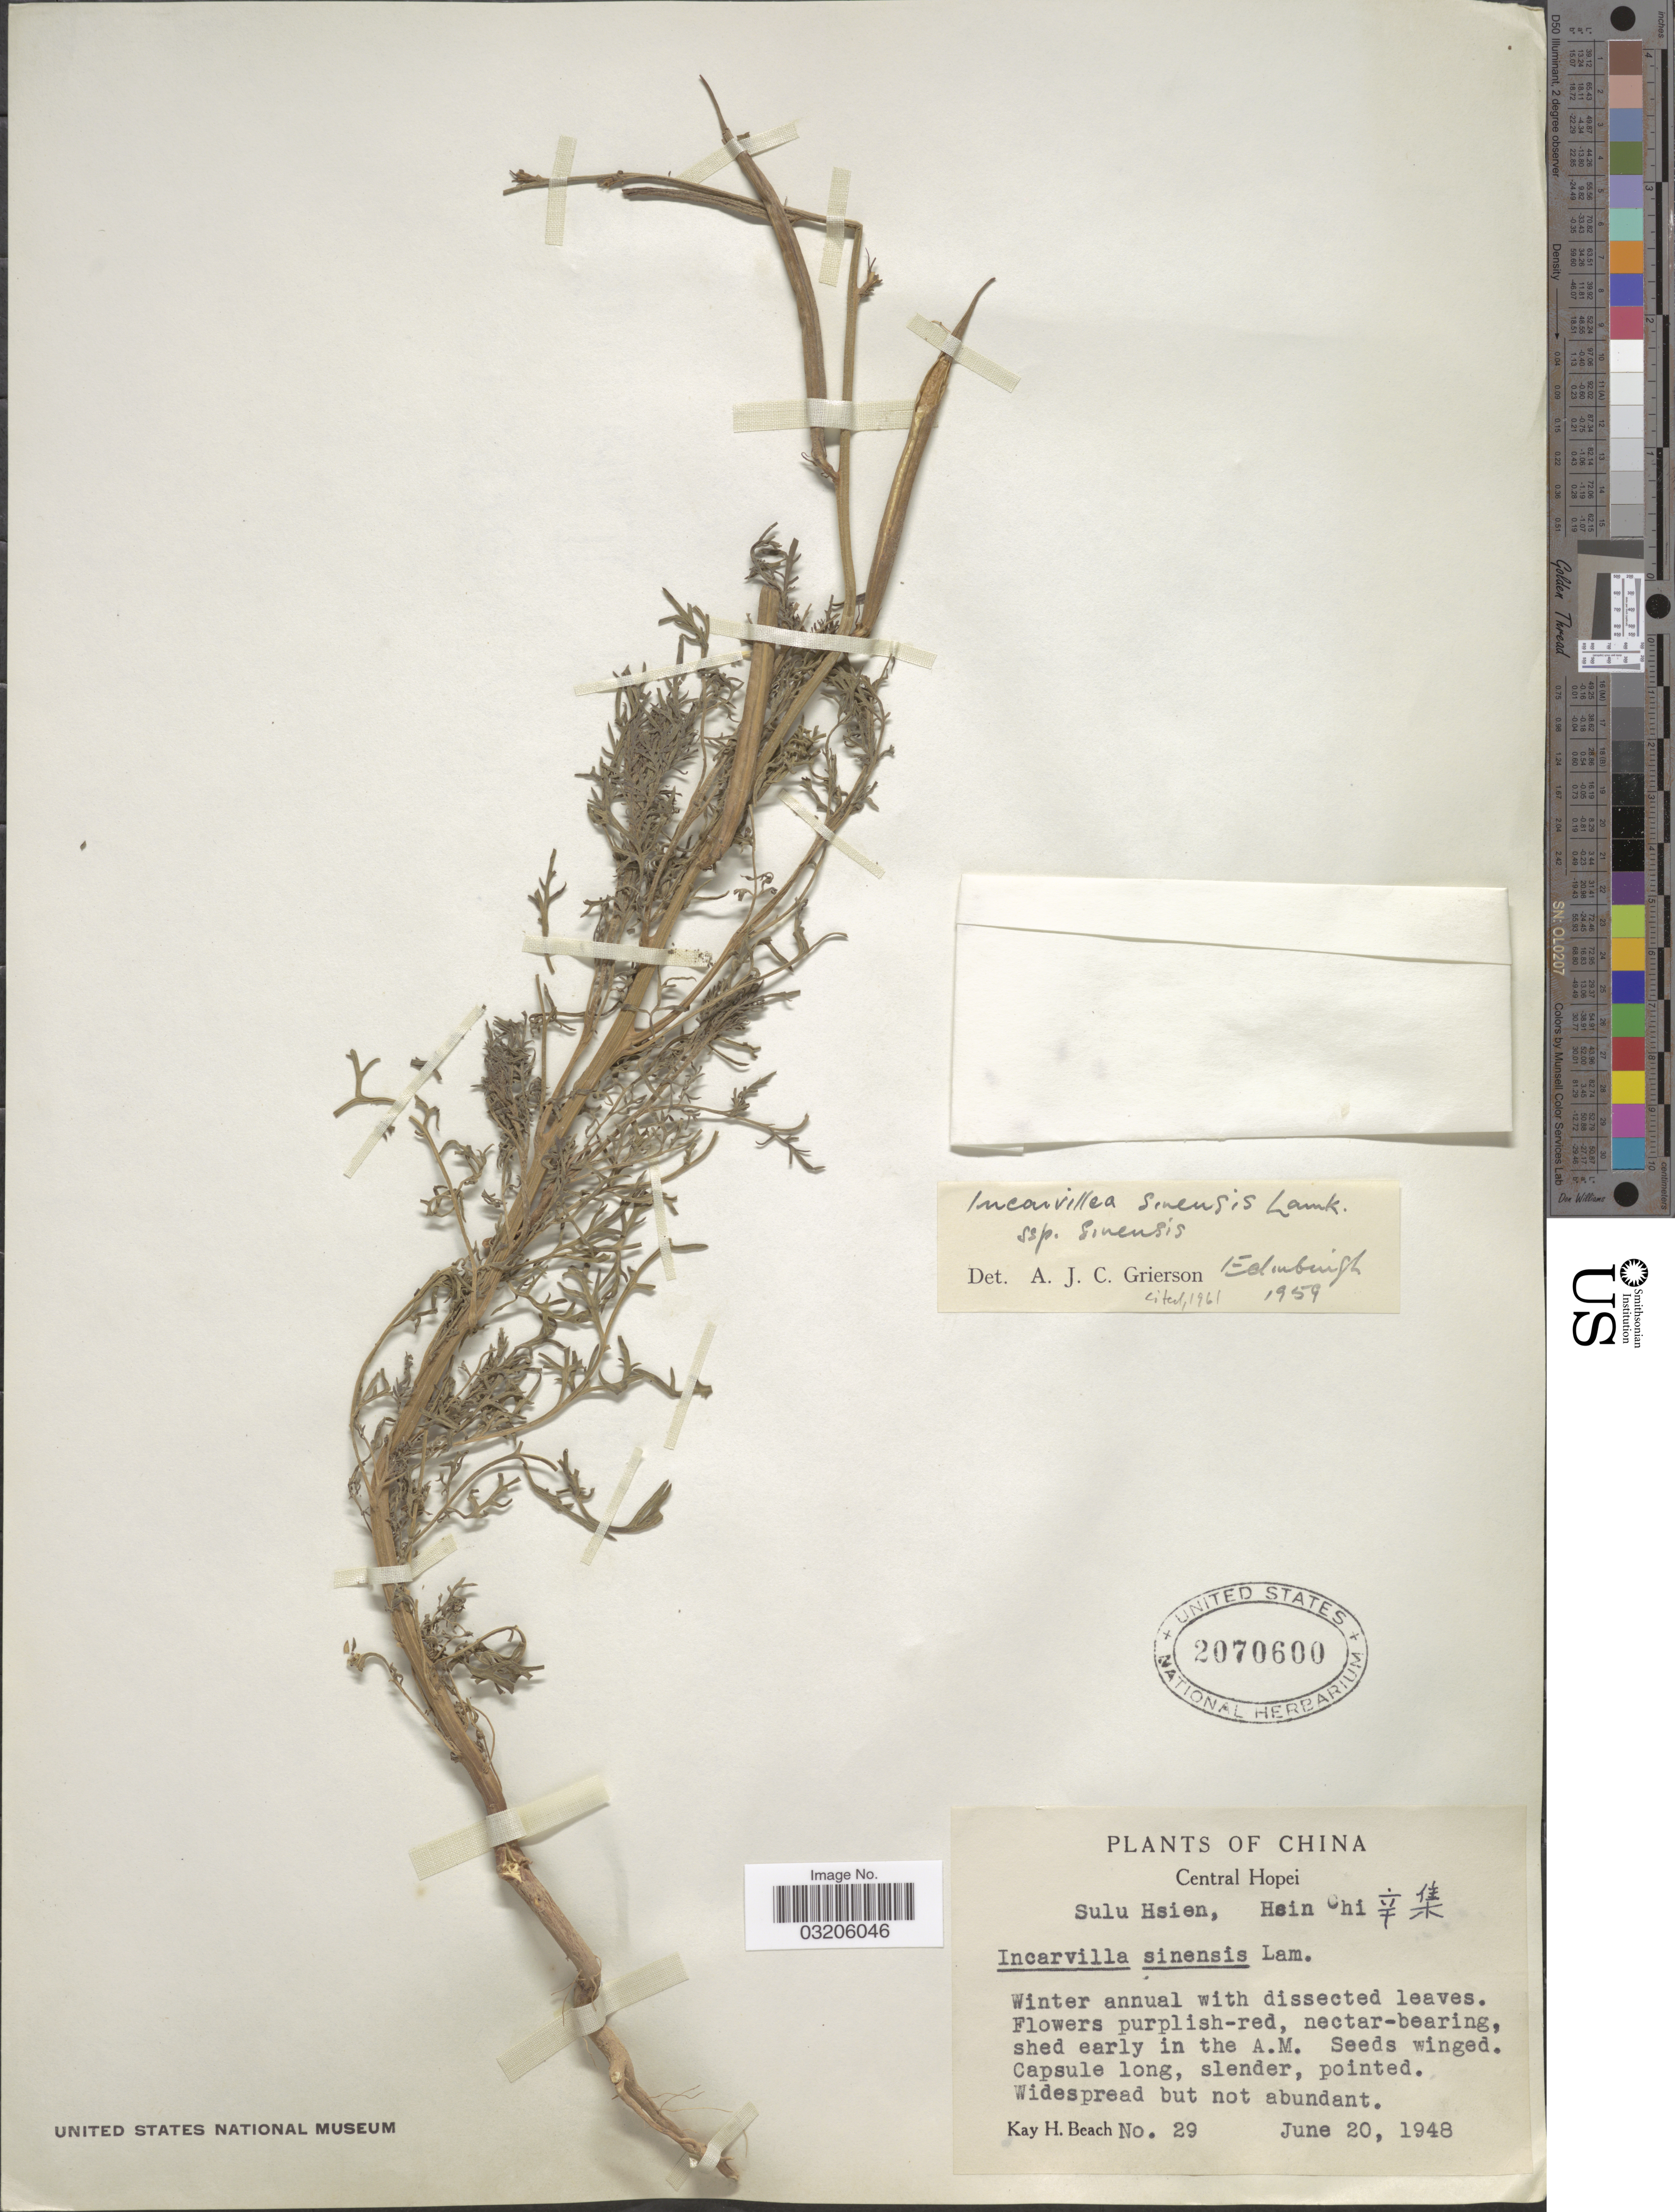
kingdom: Plantae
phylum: Tracheophyta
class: Magnoliopsida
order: Lamiales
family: Bignoniaceae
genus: Incarvillea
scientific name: Incarvillea sinensis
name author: Lam.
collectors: K. H. Beach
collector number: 29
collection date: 1948-06-20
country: China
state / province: Hebei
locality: Central Hopei. Sulu Hsien, Hein Chi.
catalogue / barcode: US 2070600